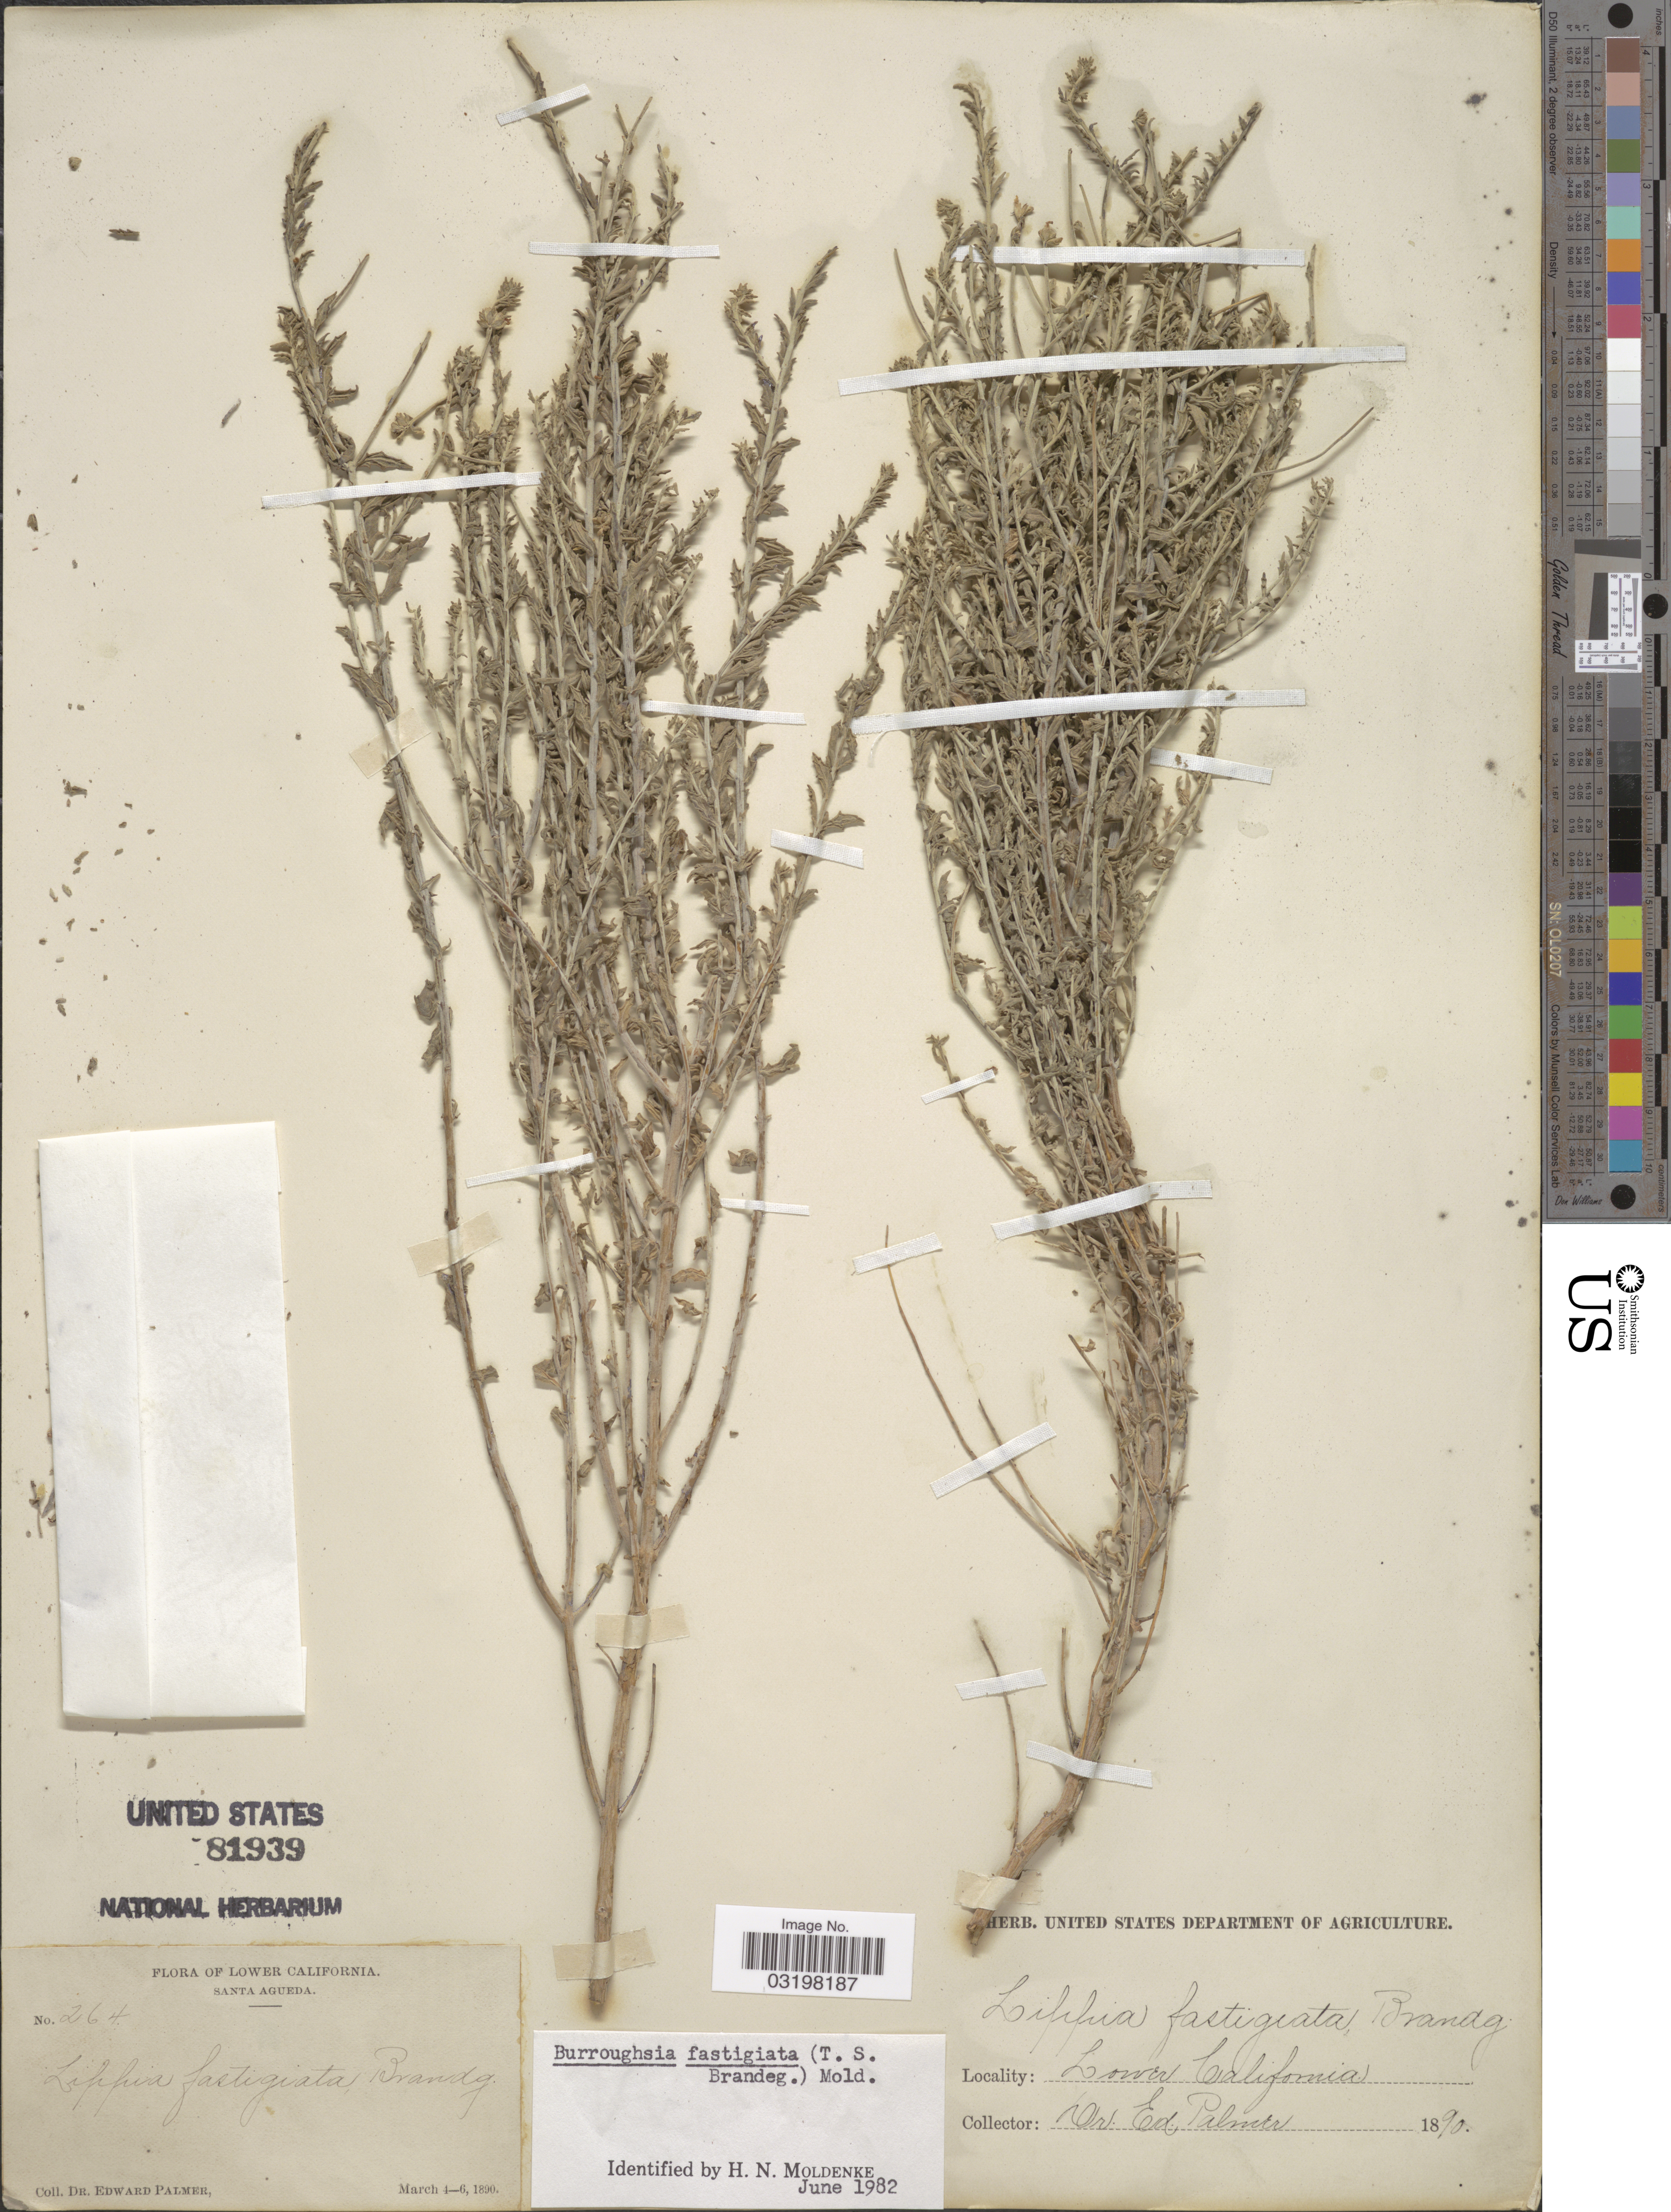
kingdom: Plantae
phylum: Tracheophyta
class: Magnoliopsida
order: Lamiales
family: Verbenaceae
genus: Lippia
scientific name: Lippia fastigiata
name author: Brandegee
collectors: E. Palmer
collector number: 264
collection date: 1890-03-04/1890-03-06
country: Mexico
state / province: Baja California Sur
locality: Lower California. Santa Agueda.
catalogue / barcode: US 81939